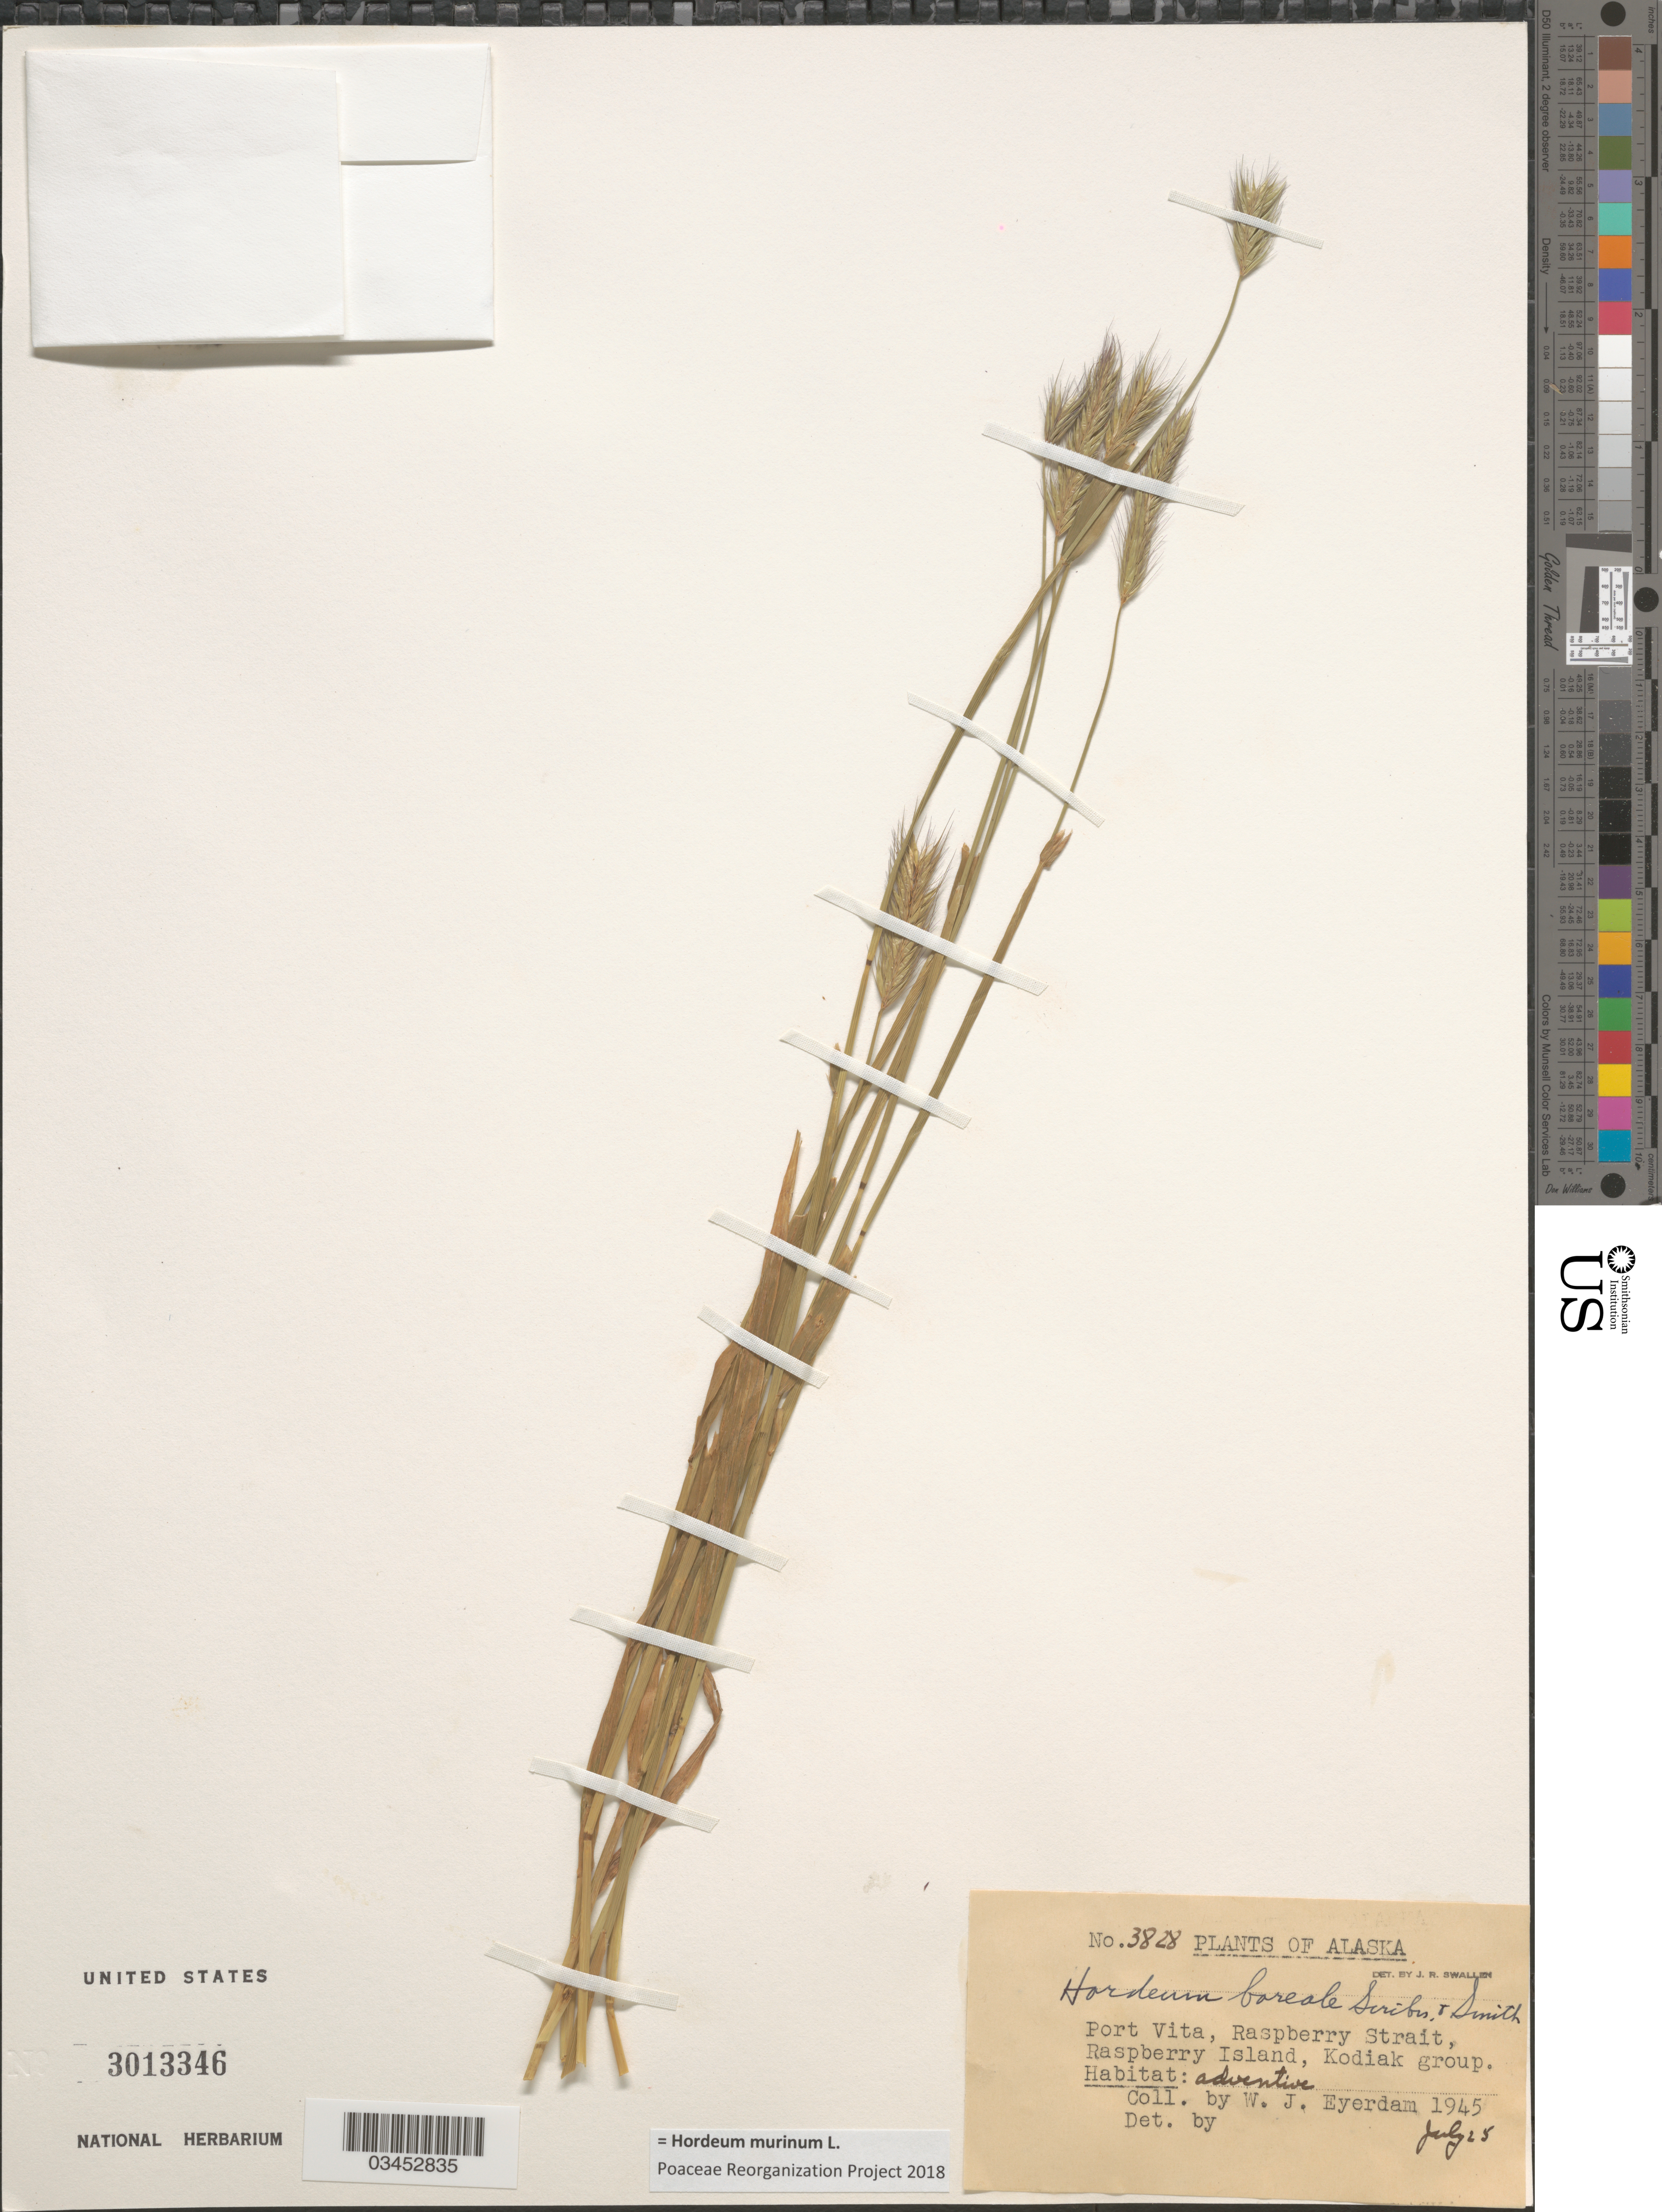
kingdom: Plantae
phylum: Tracheophyta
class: Liliopsida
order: Poales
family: Poaceae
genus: Hordeum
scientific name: Hordeum murinum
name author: L.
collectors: W. J. Eyerdam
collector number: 3828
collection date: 1945-07-25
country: United States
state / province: Alaska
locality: Port Vita, Raspberry Strait, Rasberry Island, Kodiak group.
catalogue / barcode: US 3013346